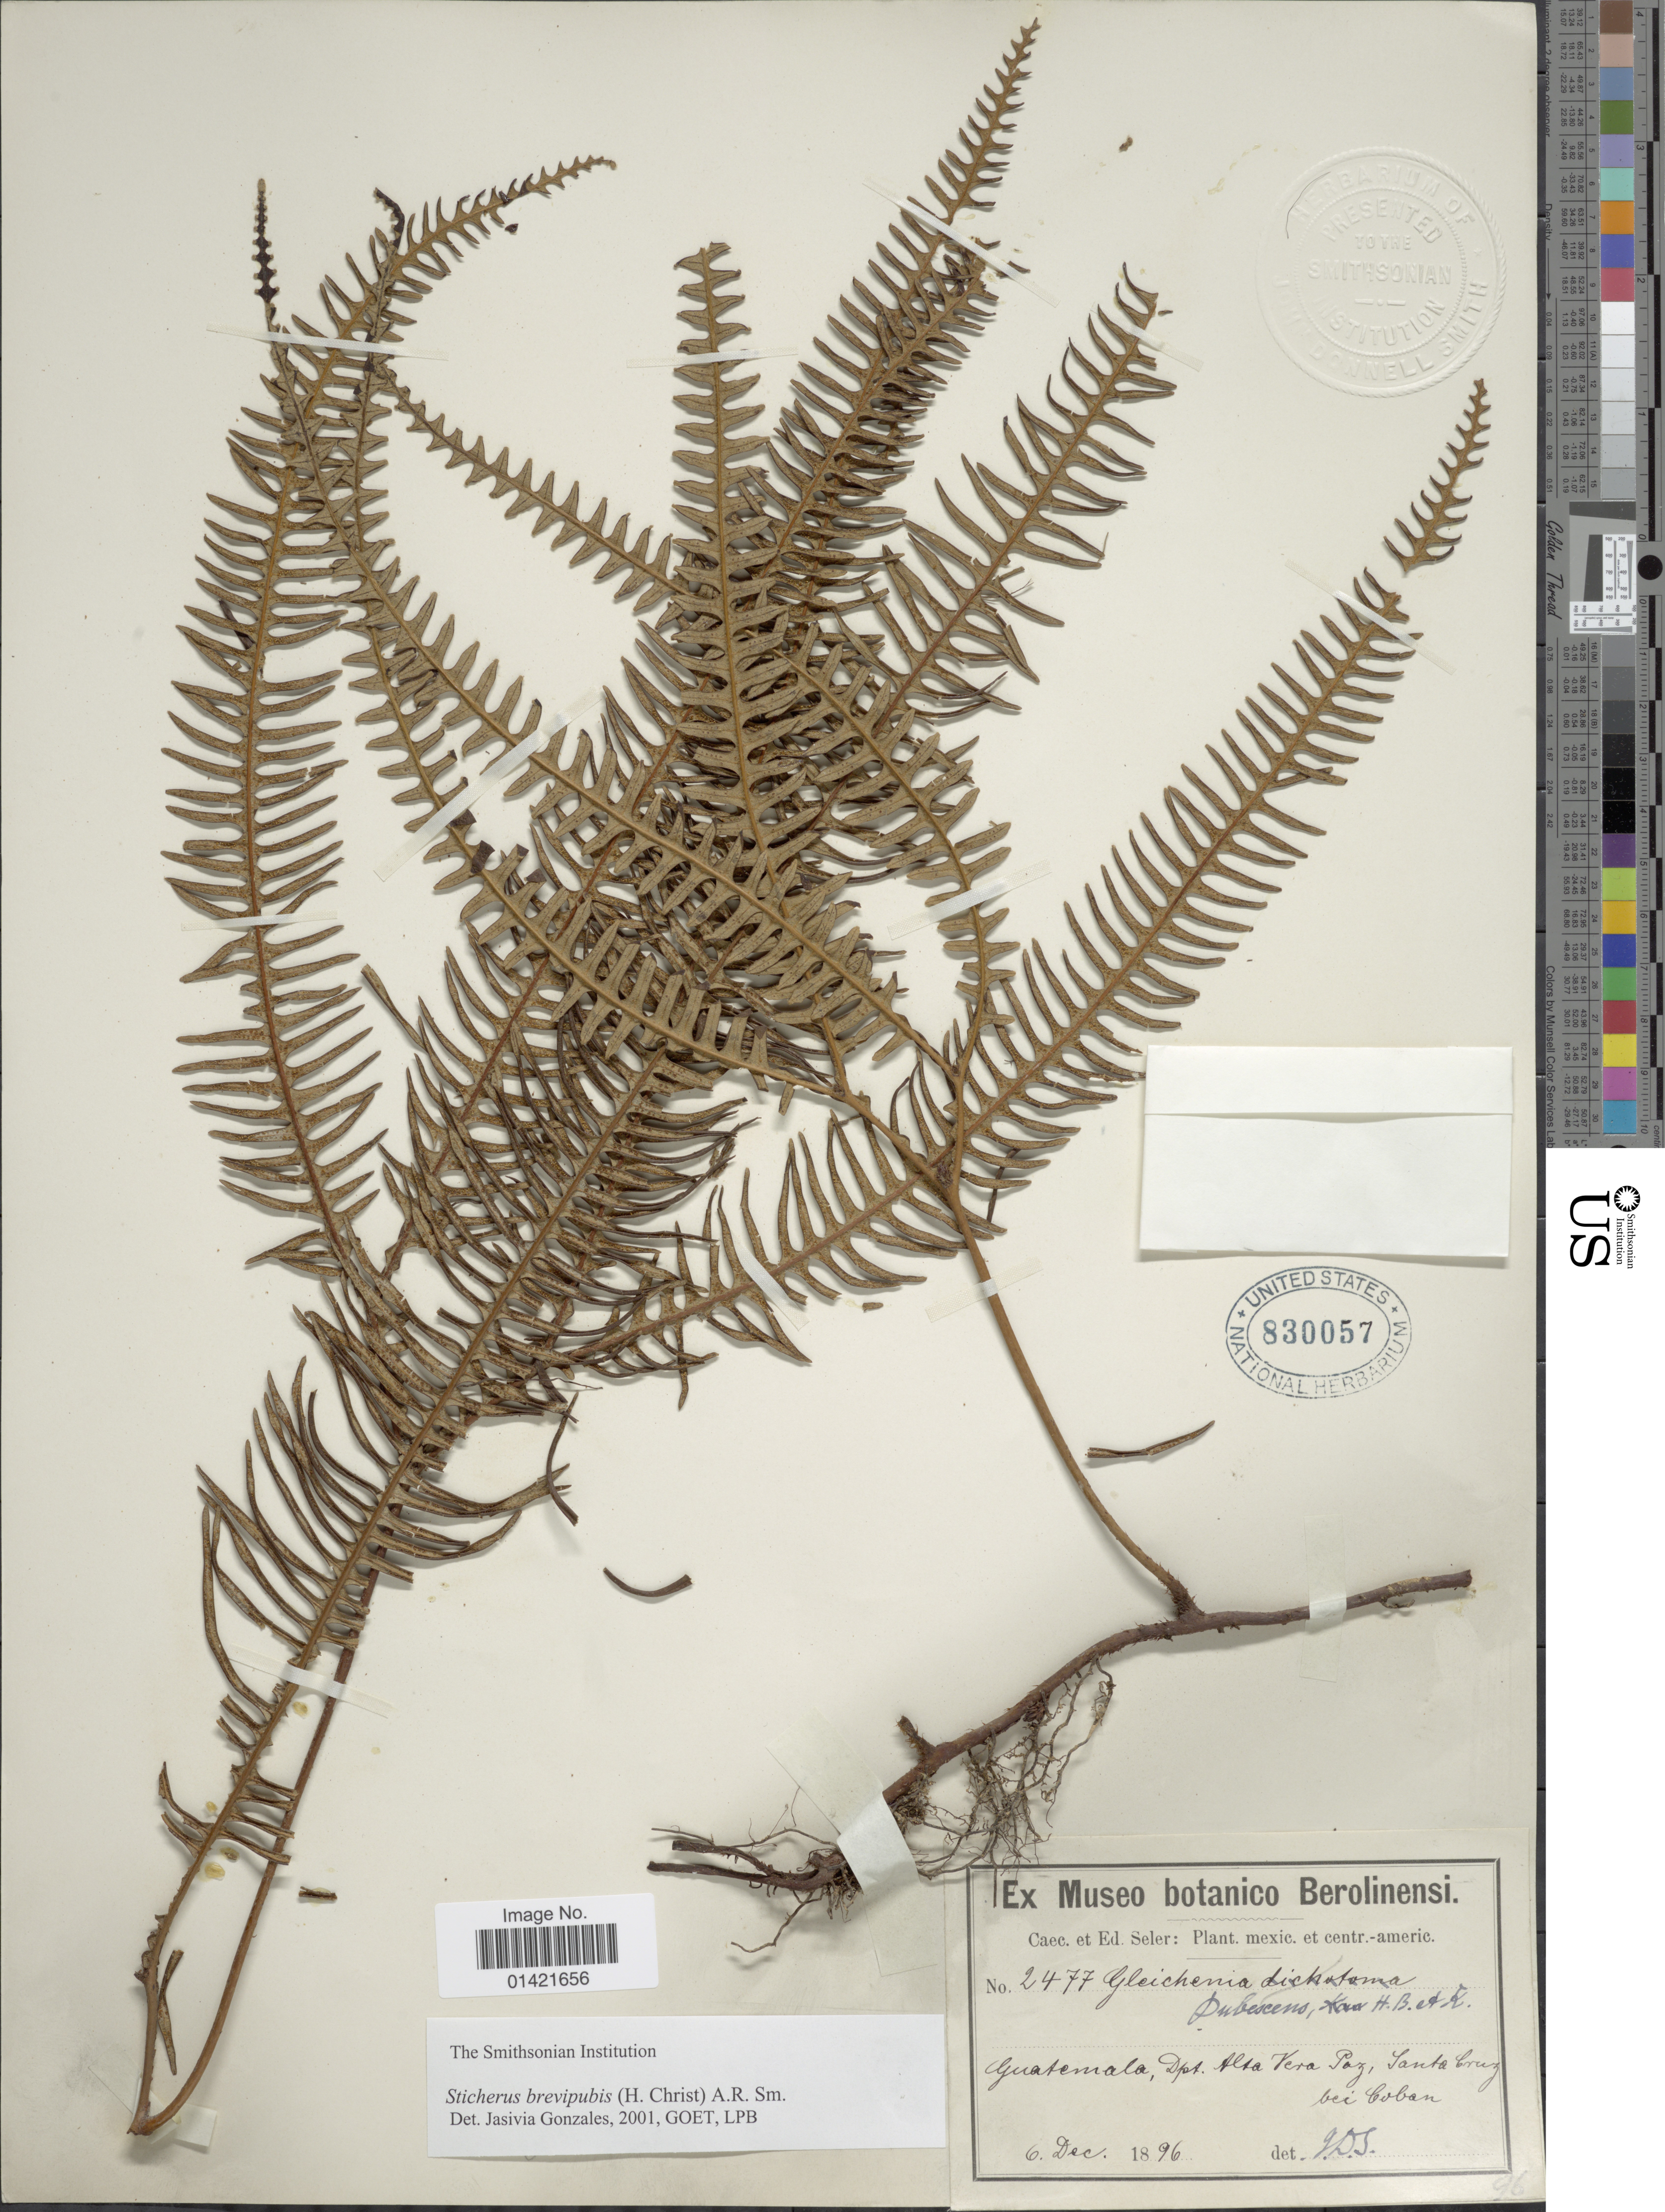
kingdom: Plantae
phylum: Tracheophyta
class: Polypodiopsida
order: Gleicheniales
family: Gleicheniaceae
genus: Sticherus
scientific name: Sticherus fulvus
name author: (Desv.) Ching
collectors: C. Seler & E. Seler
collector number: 2477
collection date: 1896-12-06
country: Guatemala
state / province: Alta Verapaz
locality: Dpt. Alta Vera Paz, Santa Cruz bei Coban.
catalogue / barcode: US 830057